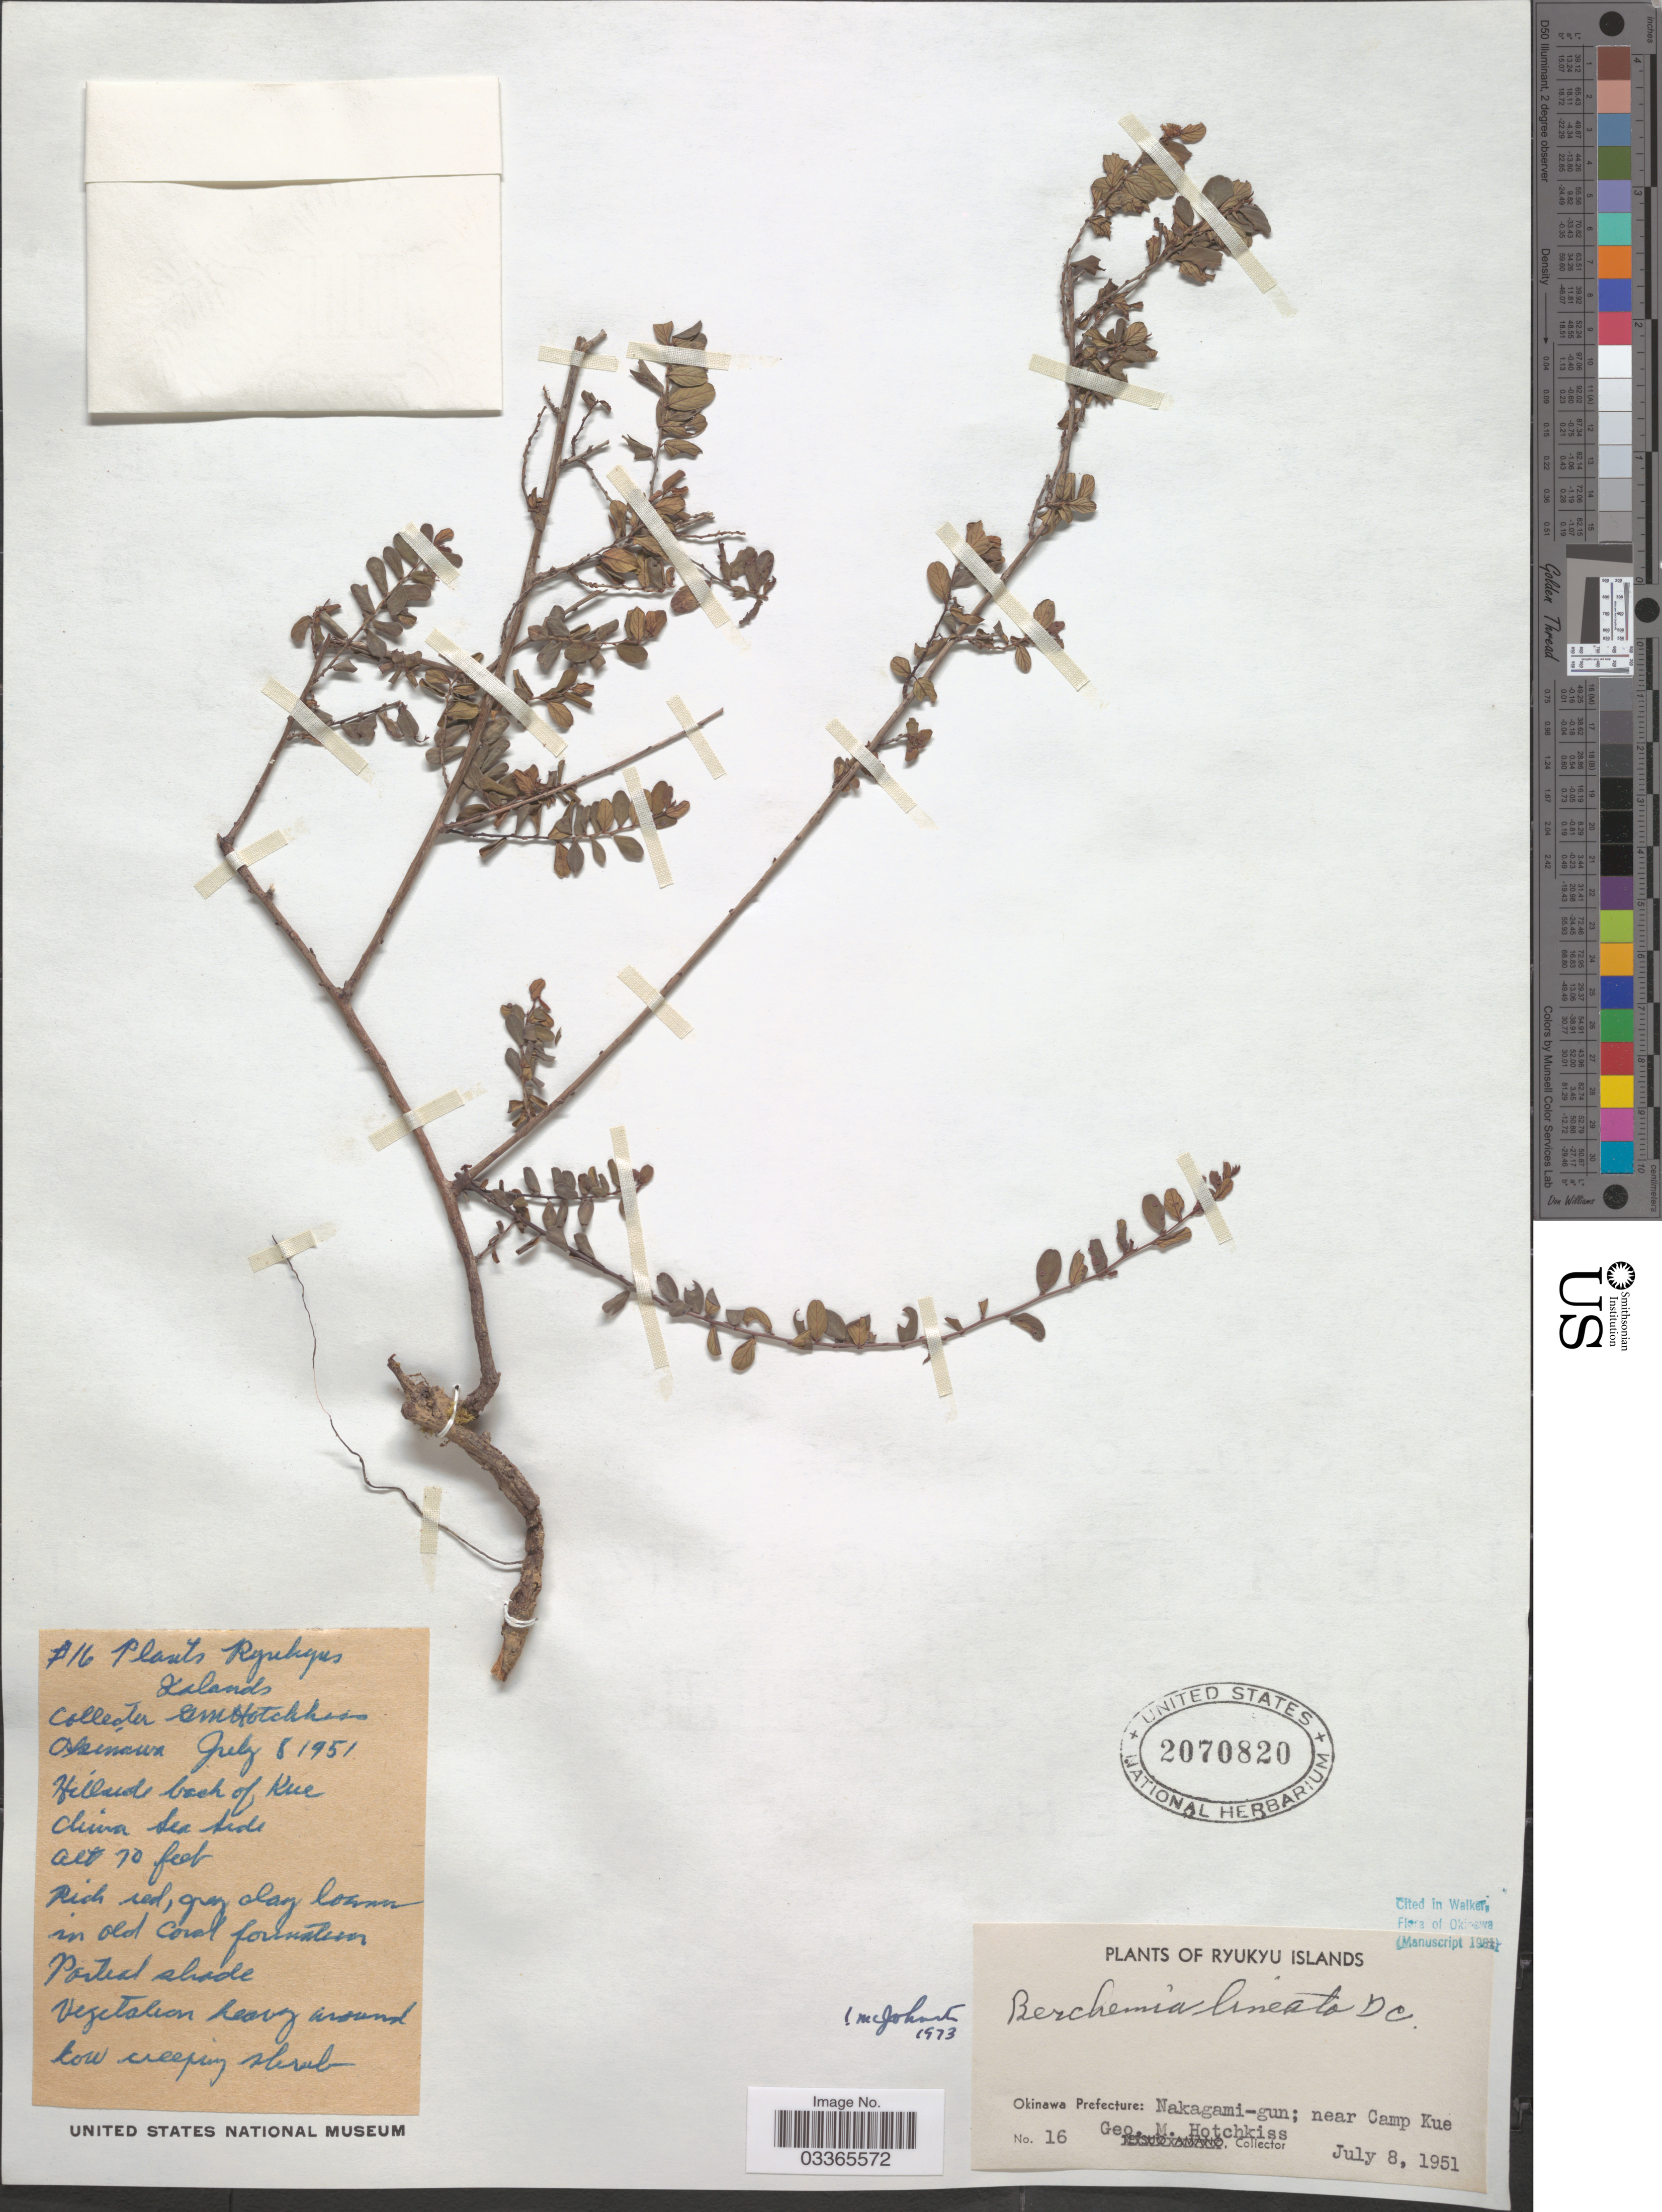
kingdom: Plantae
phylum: Tracheophyta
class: Magnoliopsida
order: Rosales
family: Rhamnaceae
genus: Berchemia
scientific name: Berchemia lineata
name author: (L.) DC.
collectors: G. Hotchkiss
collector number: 16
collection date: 1951-07-08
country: Japan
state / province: Okinawa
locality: Ryukyu Islands, Okinawa Prefecture: Nakagami-gun; near Camp Kue.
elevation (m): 21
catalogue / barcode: US 2070820